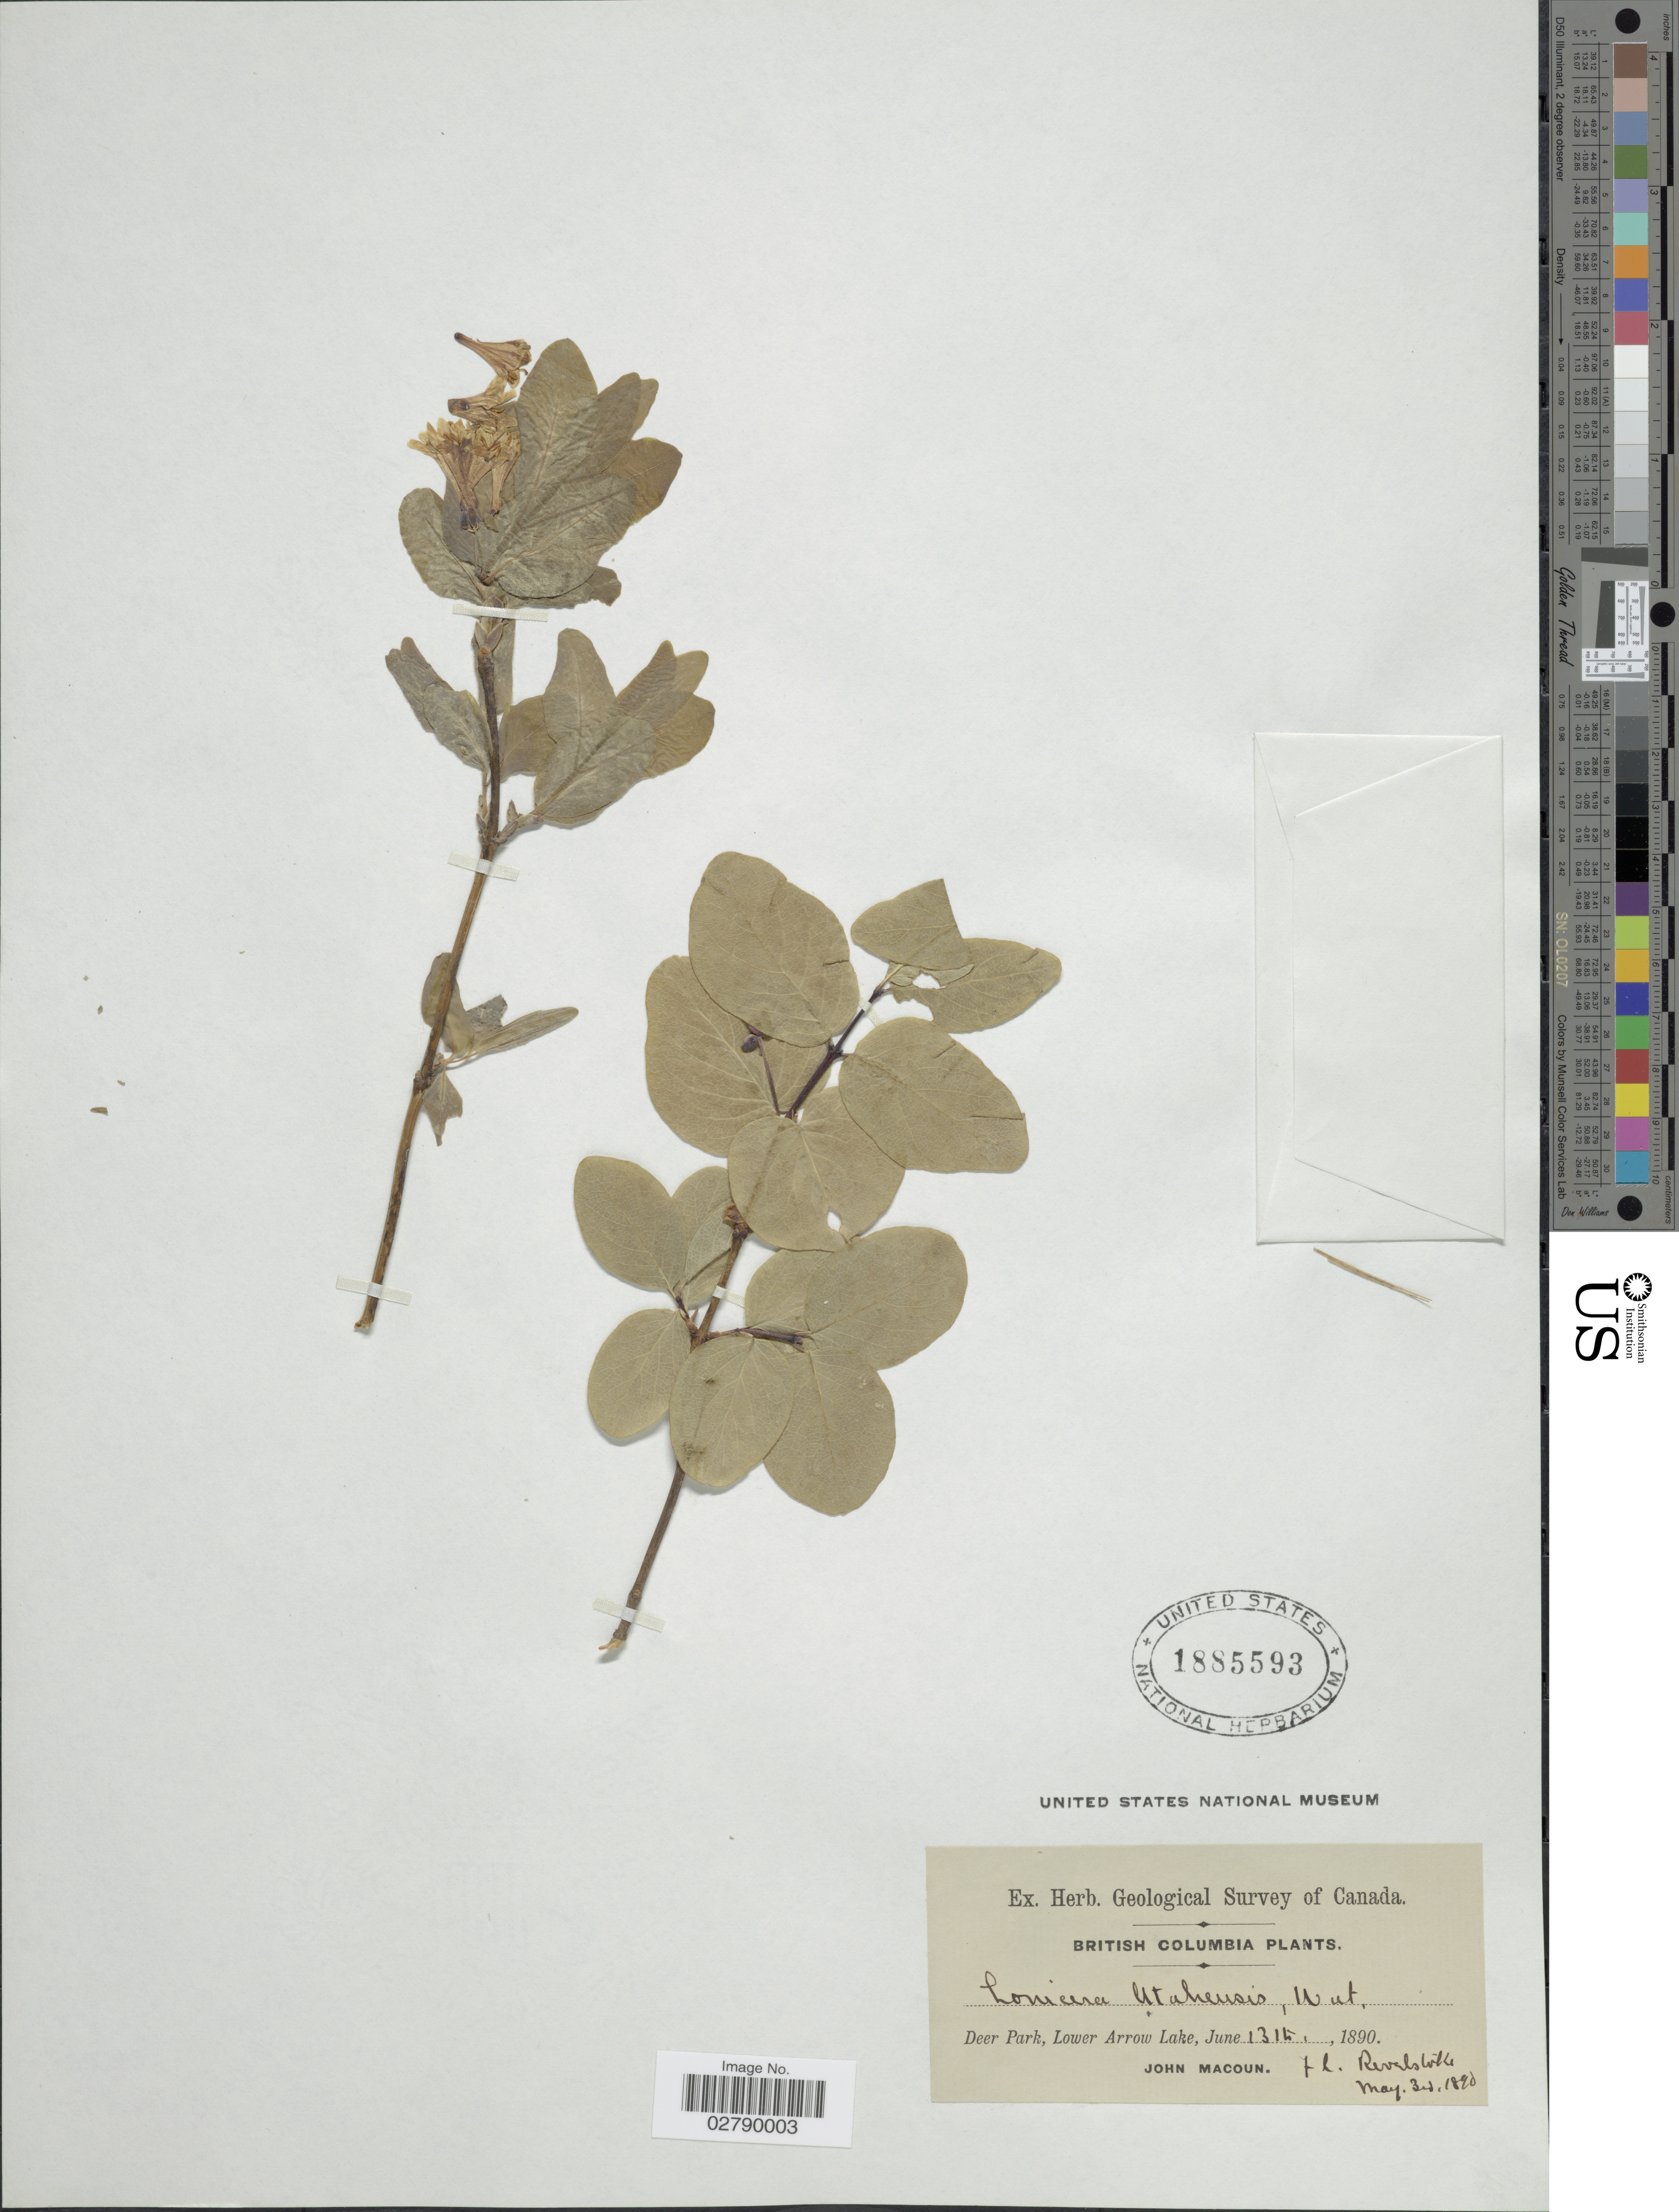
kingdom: Plantae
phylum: Tracheophyta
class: Magnoliopsida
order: Dipsacales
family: Caprifoliaceae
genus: Lonicera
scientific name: Lonicera utahensis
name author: S. Watson in C. King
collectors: J. Macoun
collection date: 1890-05-30/1890-06-13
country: Canada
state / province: British Columbia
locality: Deer Park, Lower Arrow Lake. Revelstoke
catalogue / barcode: US 1885593